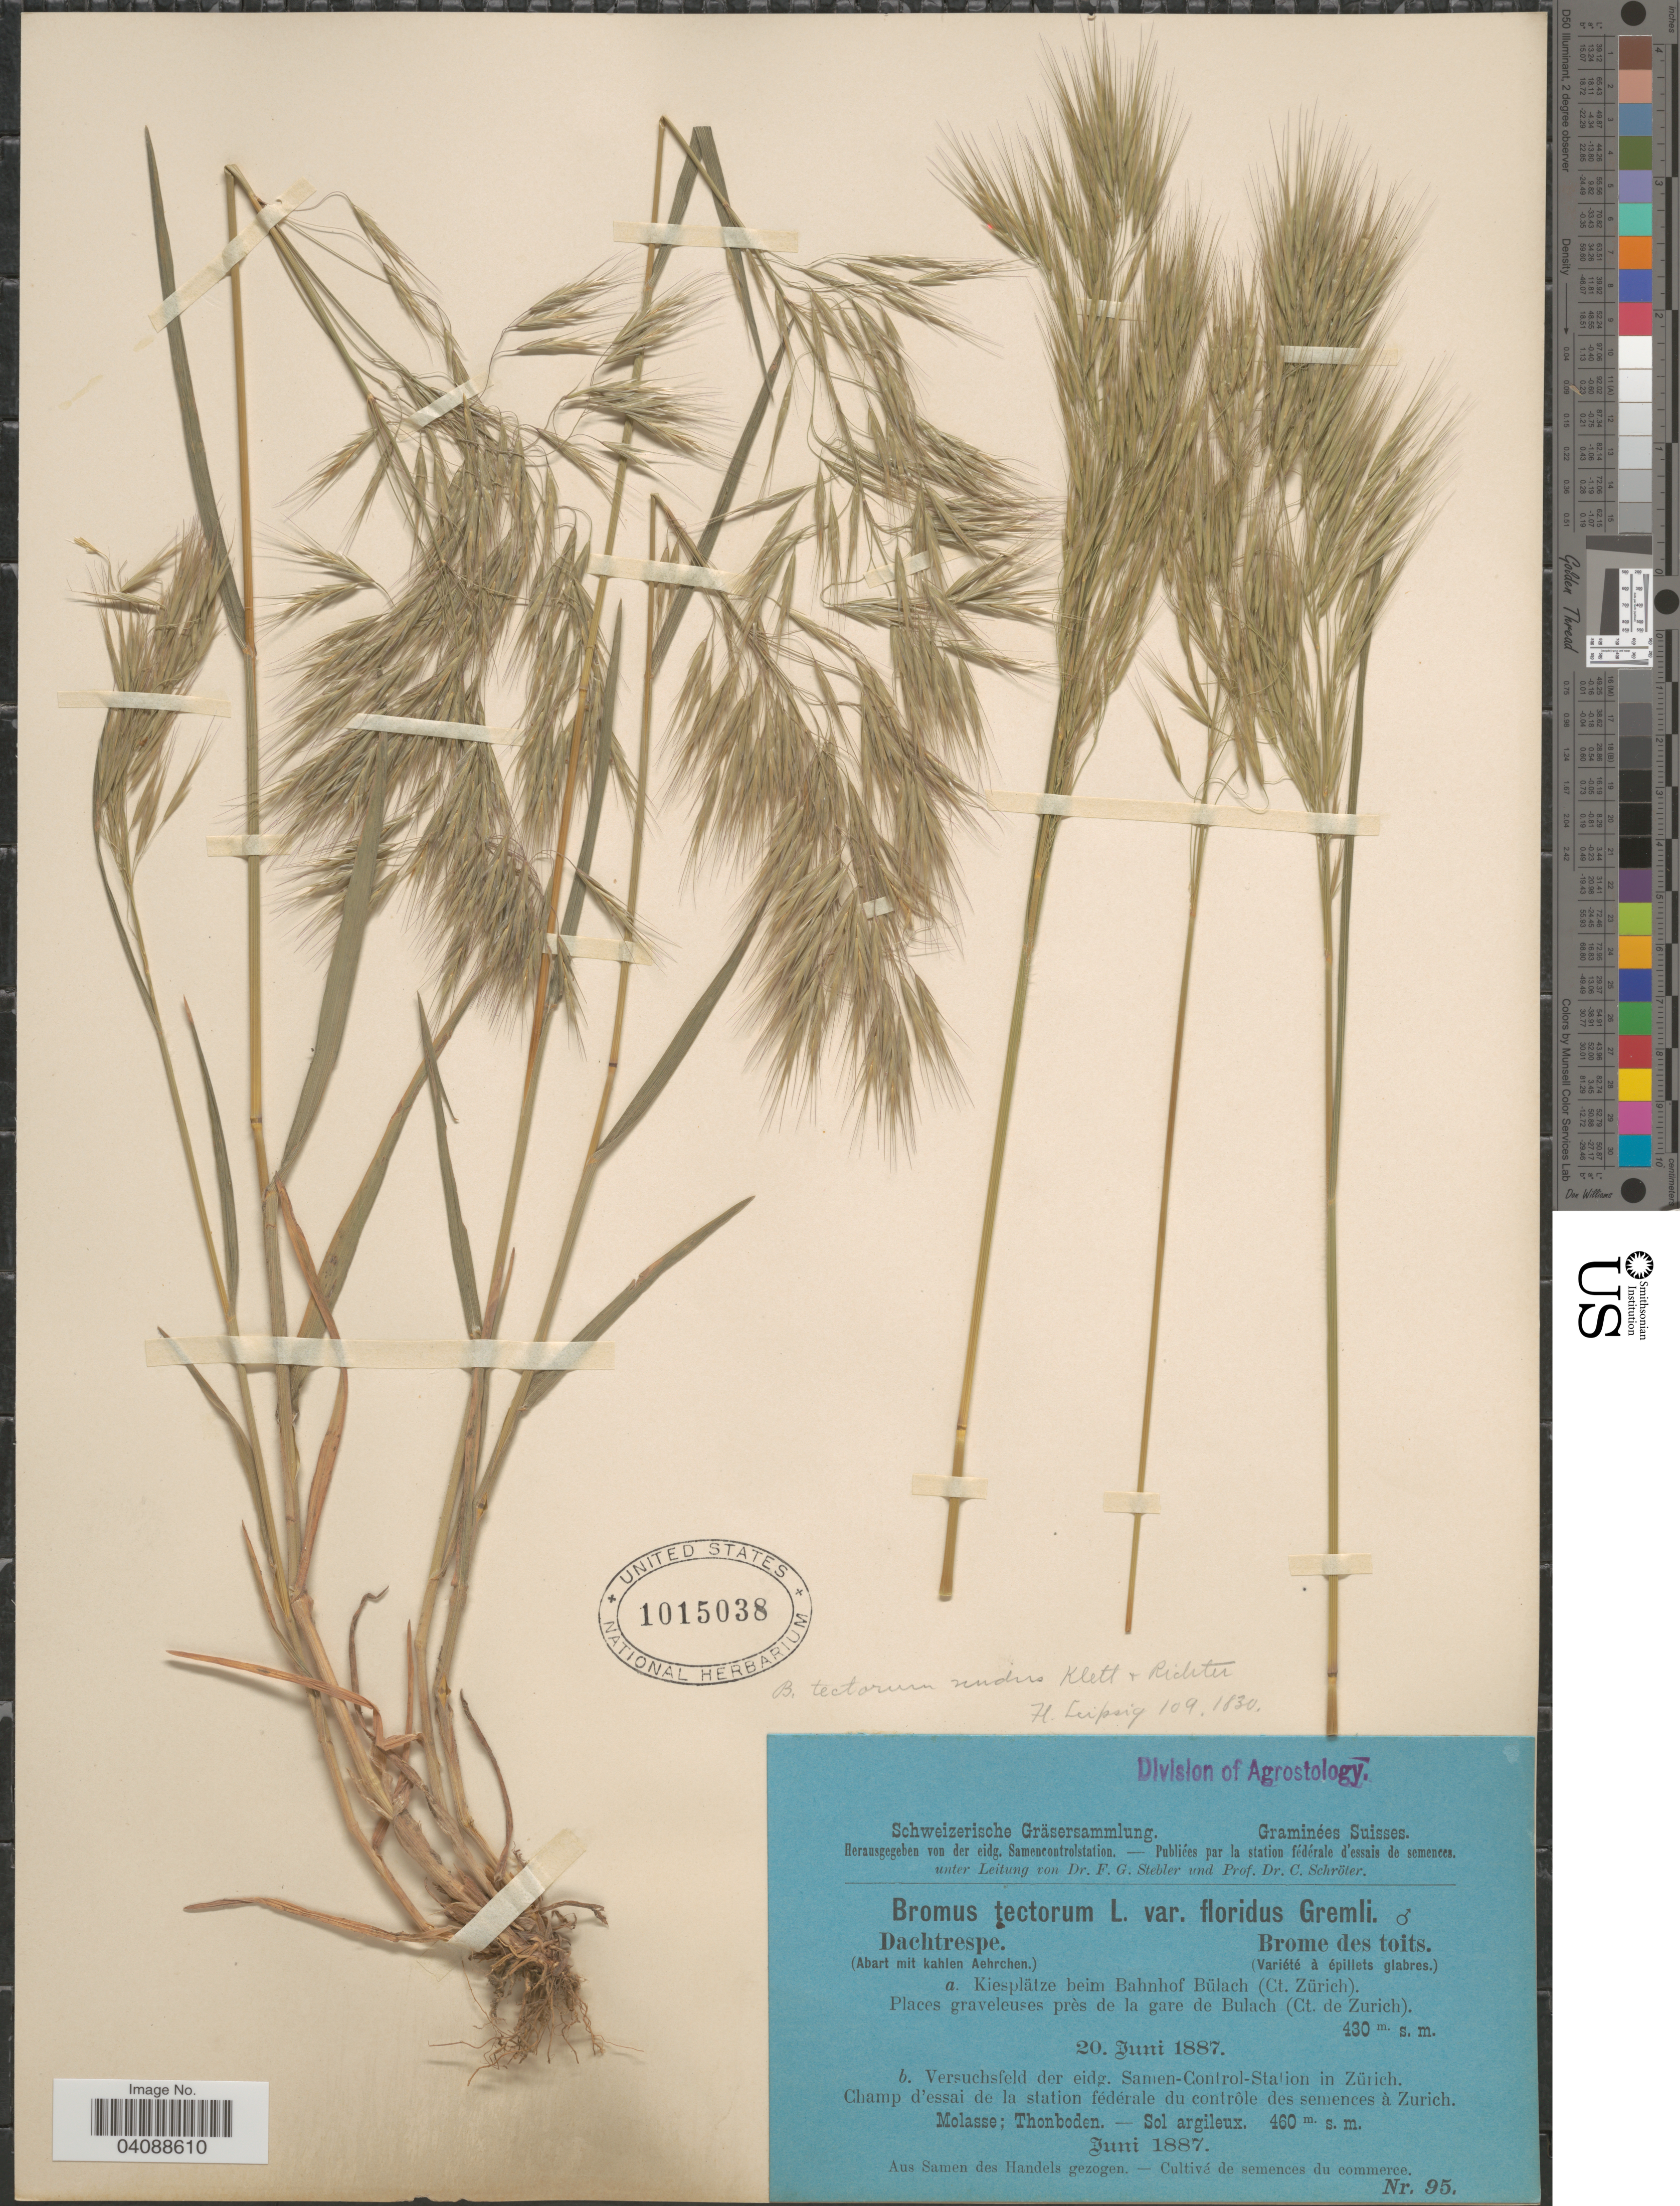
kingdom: Plantae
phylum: Tracheophyta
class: Liliopsida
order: Poales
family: Poaceae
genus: Bromus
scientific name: Bromus tectorum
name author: L.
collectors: Stebler, F.G. & Schröter, C.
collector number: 95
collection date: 1887-06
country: Switzerland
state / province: Zurich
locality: Suisses. Versuchsfeld der eidg. Samen-Control-Station in Zürich. Champ d'essai de la station fédérale du contrôle des semences à Zurich.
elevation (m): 460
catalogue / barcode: US 1015038-2